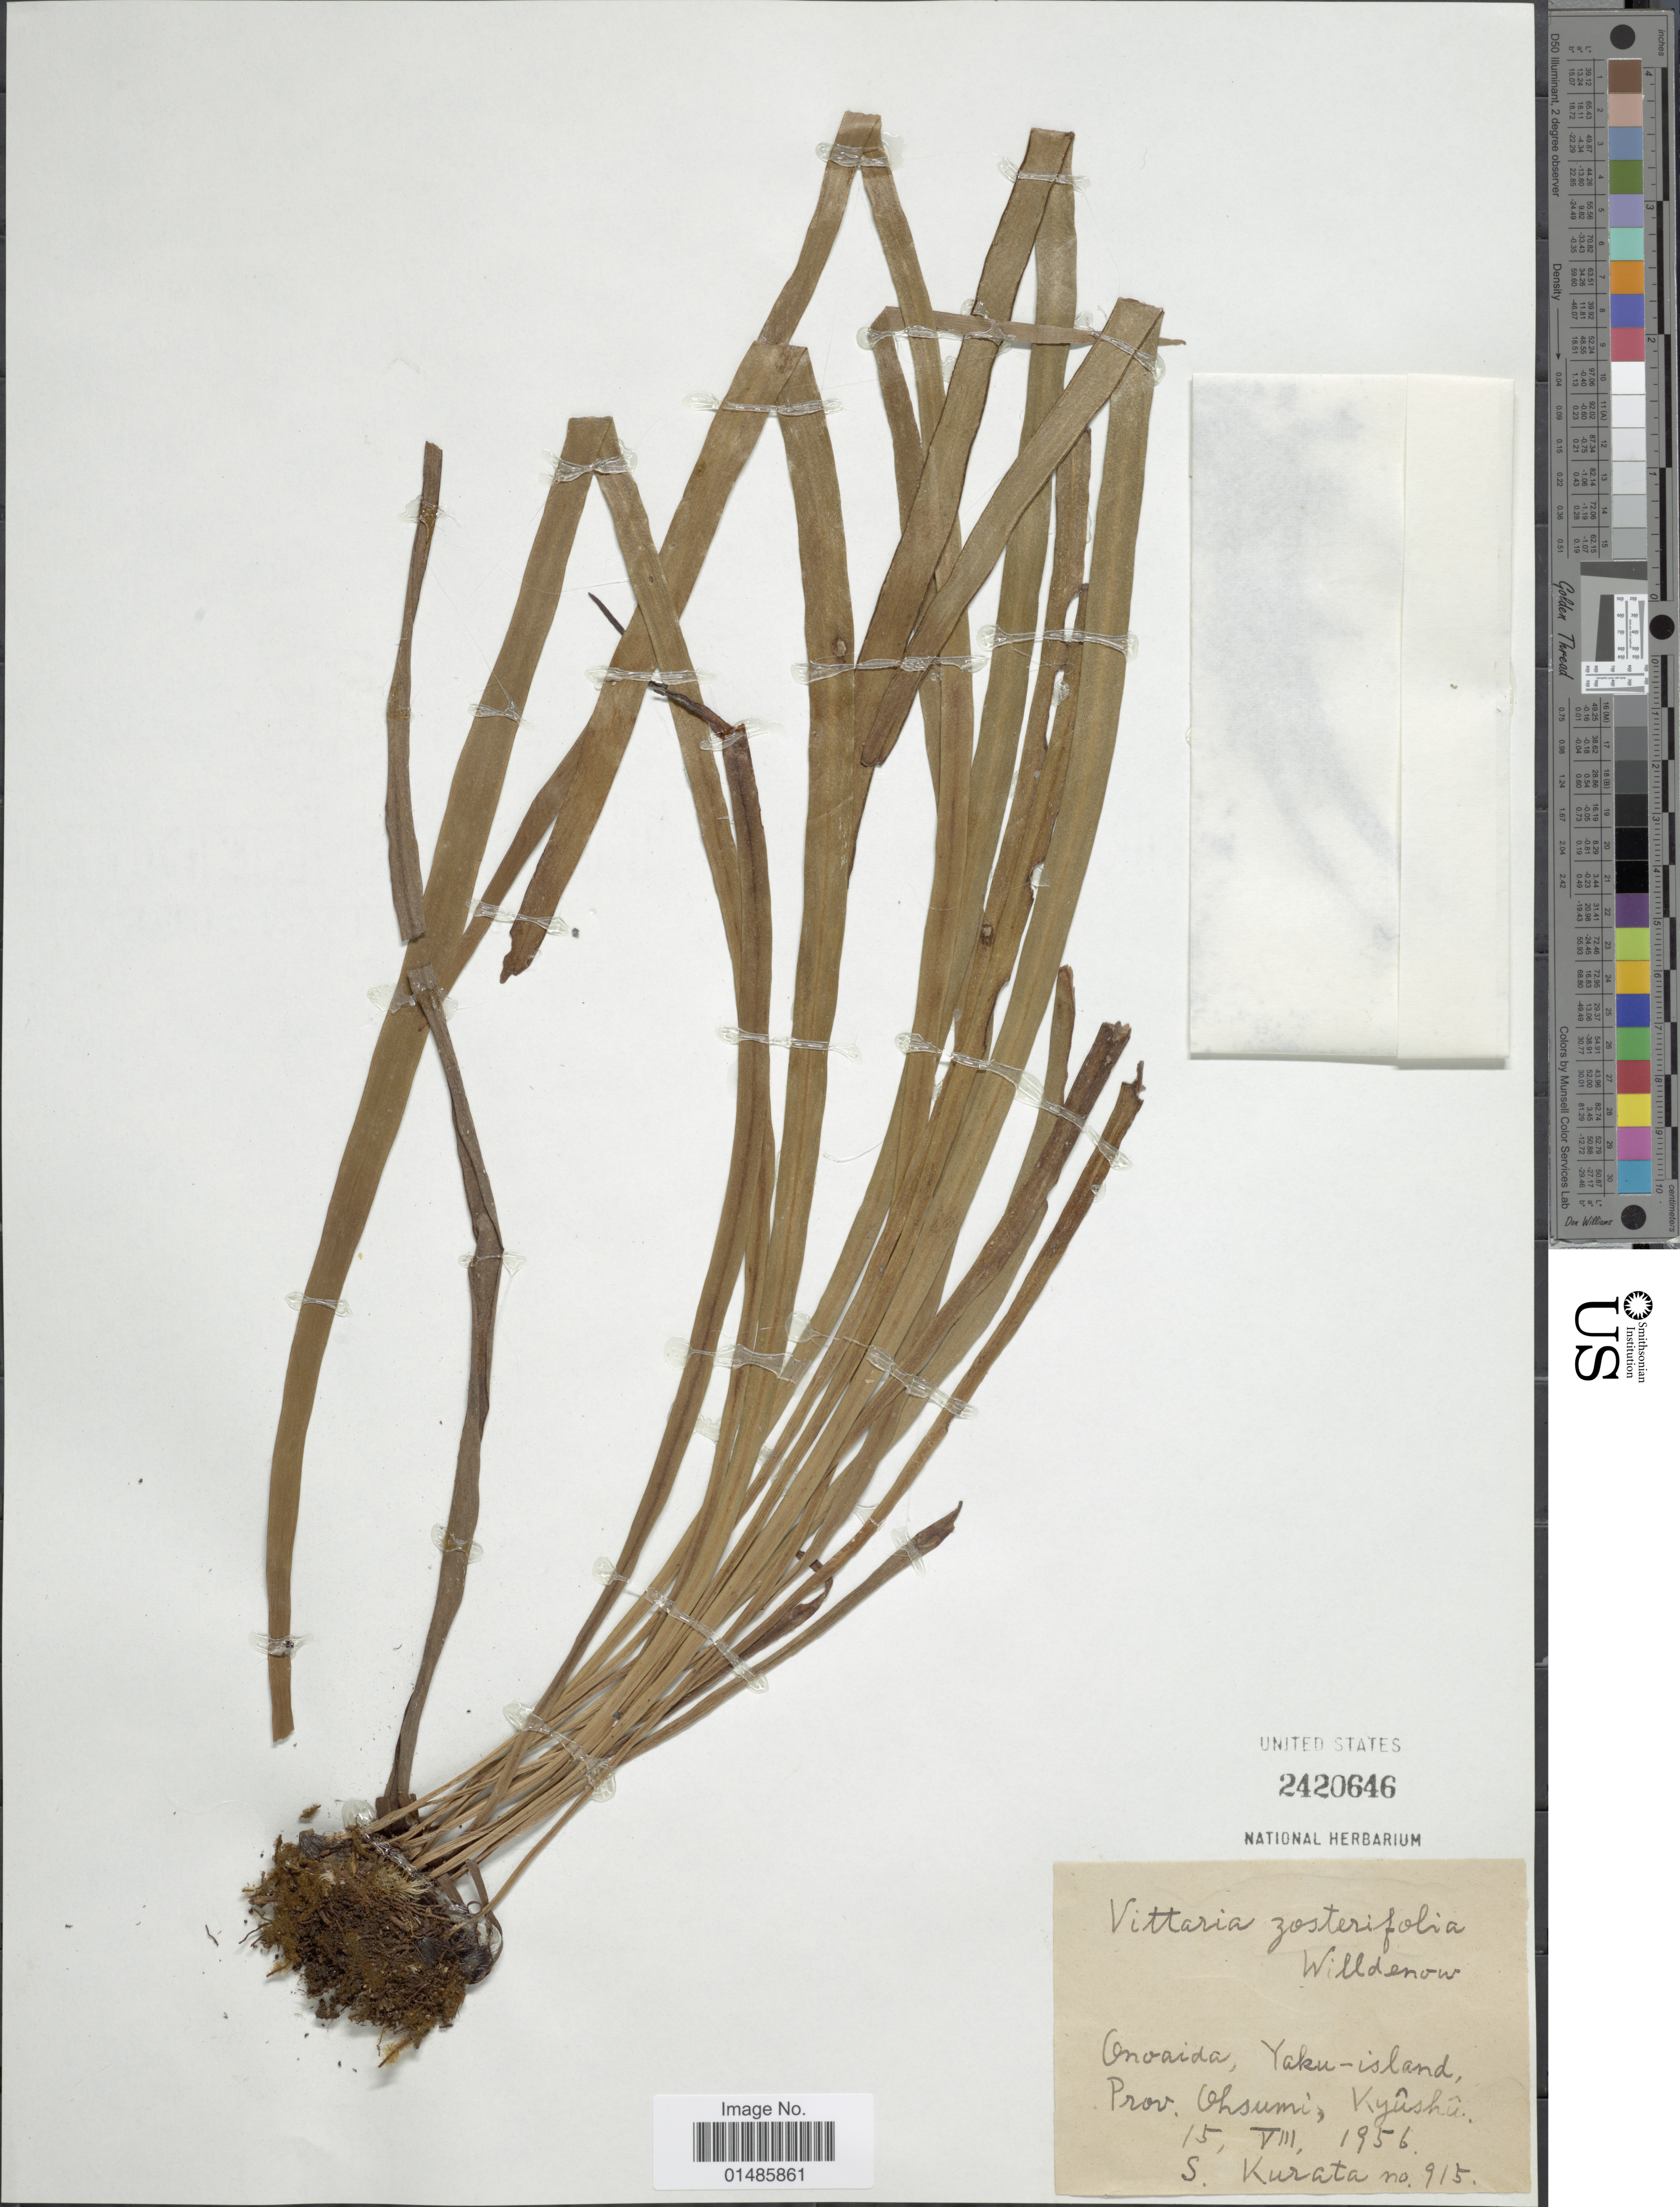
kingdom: Plantae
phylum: Tracheophyta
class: Polypodiopsida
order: Polypodiales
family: Pteridaceae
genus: Haplopteris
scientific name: Haplopteris zosterifolia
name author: (Willd.) E.H. Crane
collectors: Sa. Kurata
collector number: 915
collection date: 1956-08-15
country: Japan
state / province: Kagosima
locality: Onoaida, Yaku-island, Prov. Ohsumi, Kyûshû.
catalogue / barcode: US 2420646